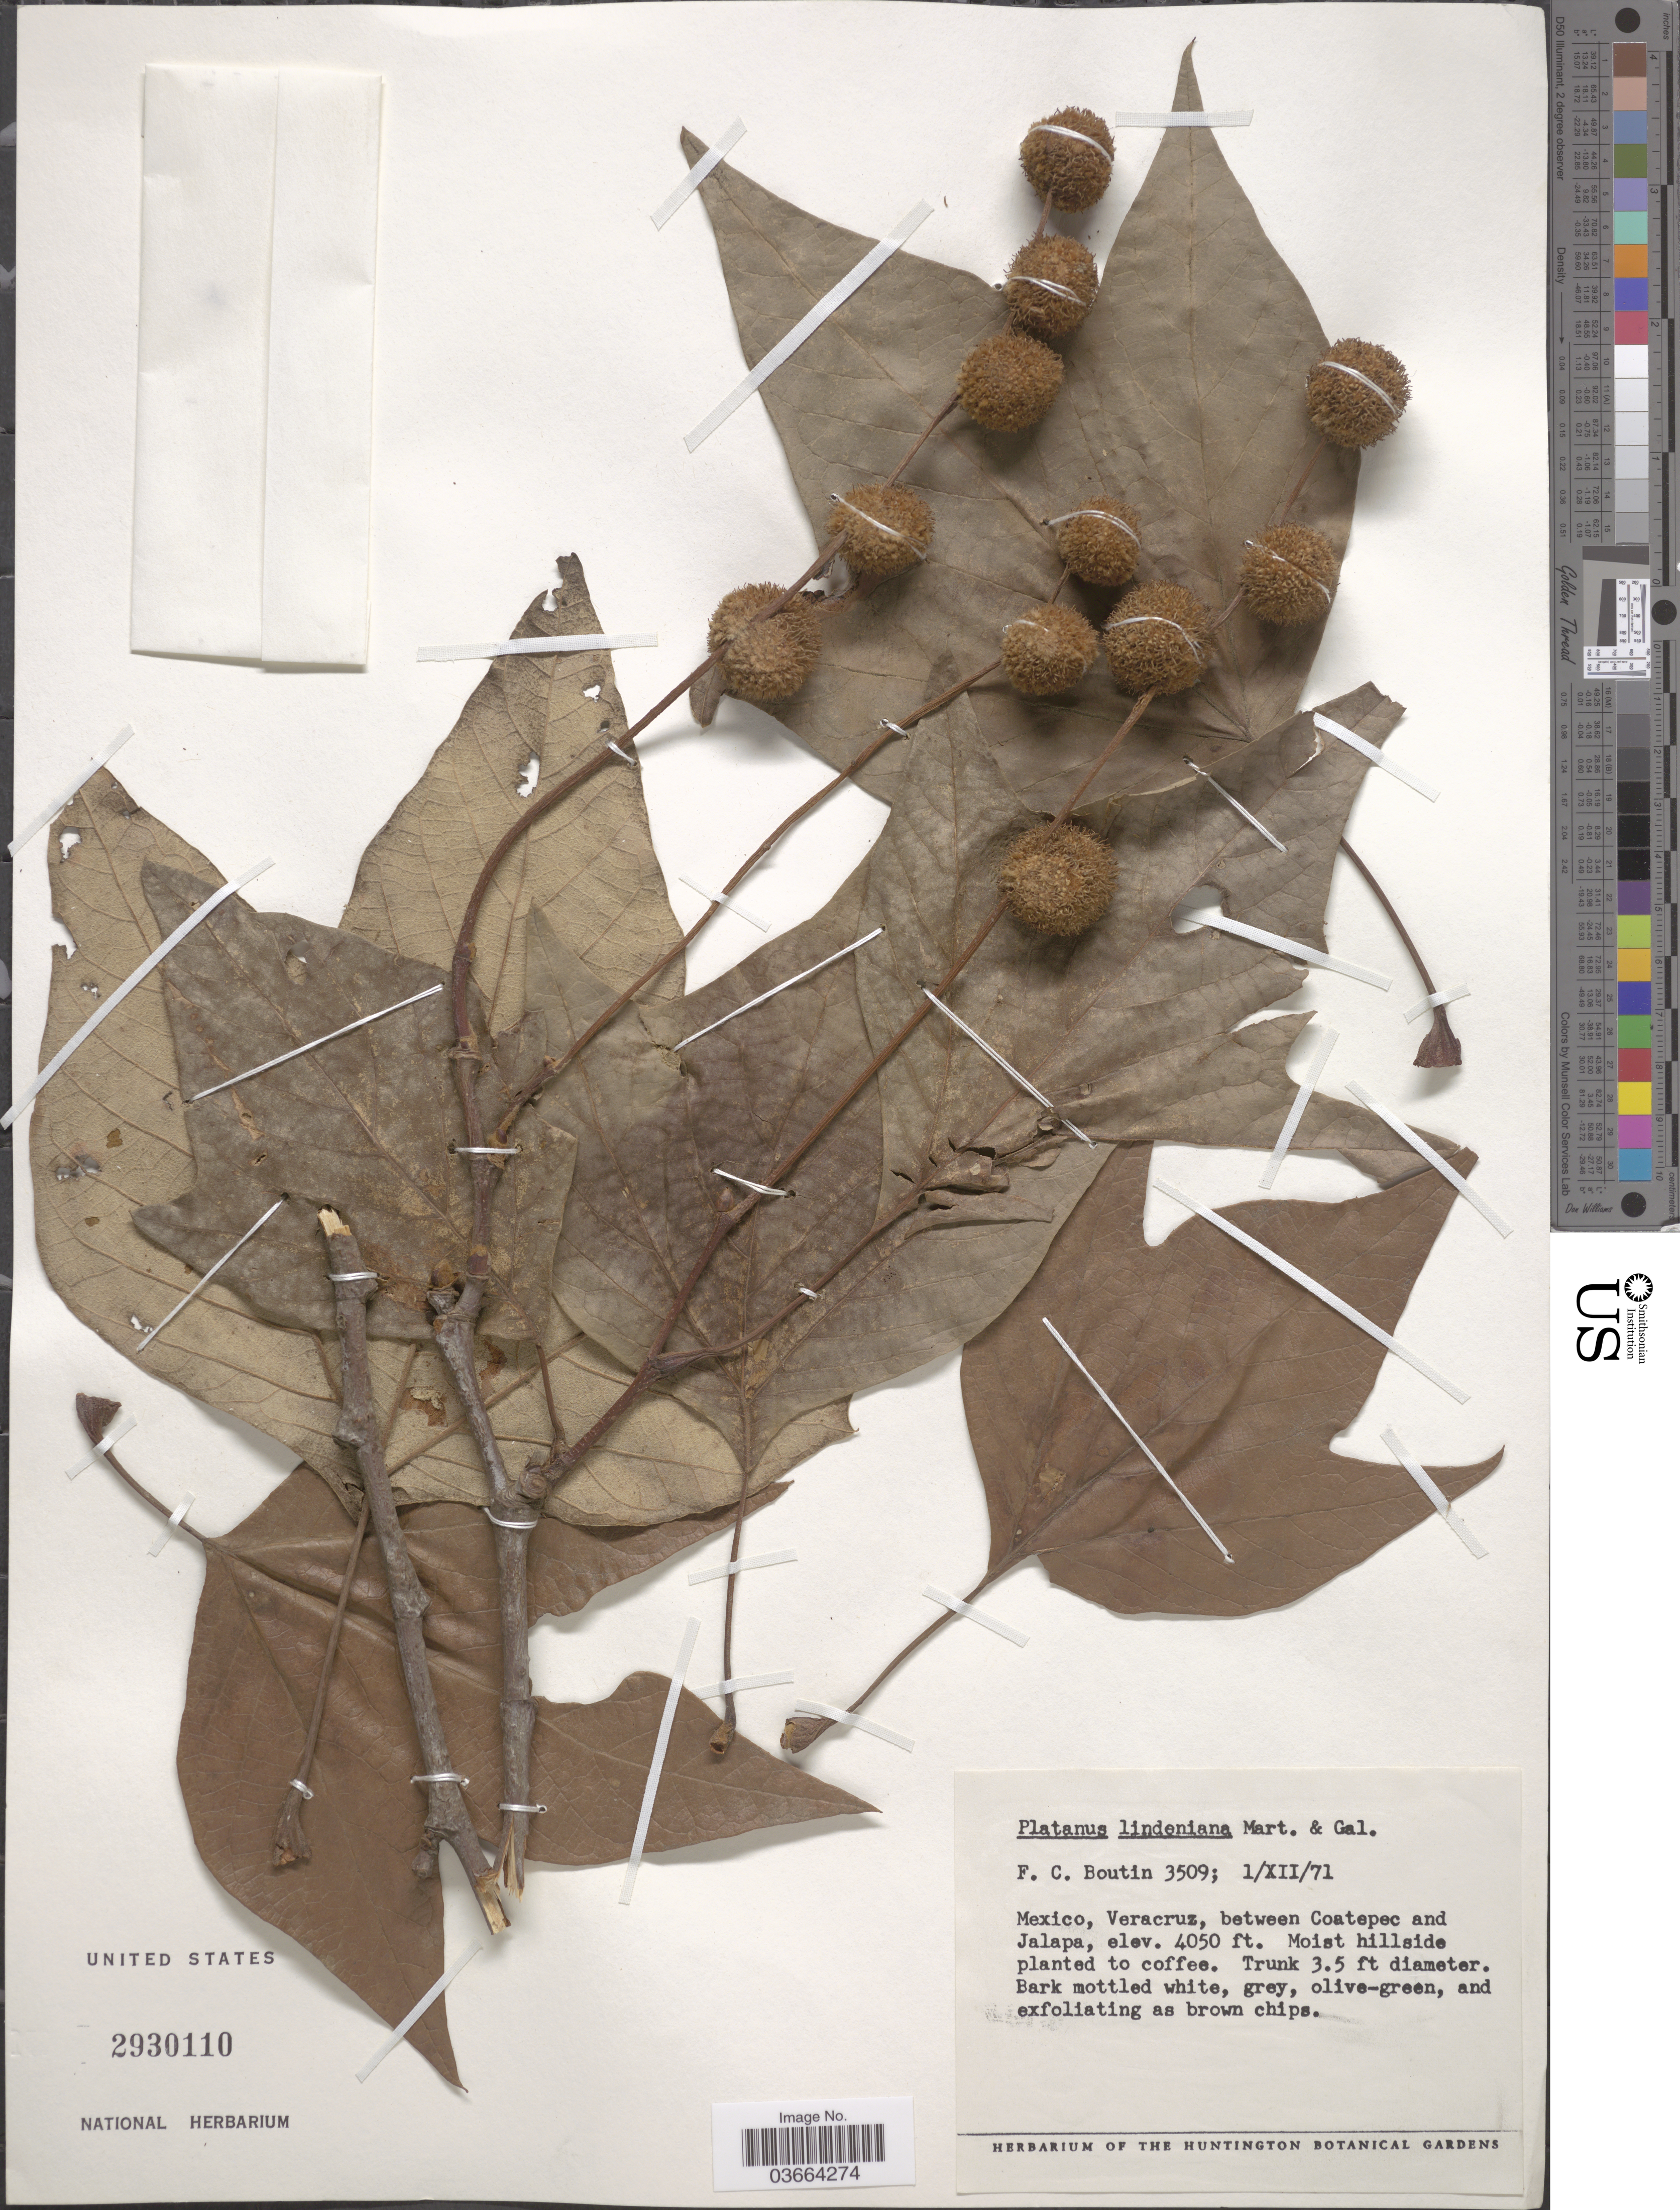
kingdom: Plantae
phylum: Tracheophyta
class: Magnoliopsida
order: Proteales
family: Platanaceae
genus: Platanus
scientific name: Platanus lindeniana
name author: M. Martens & Galeotti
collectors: F. Boutin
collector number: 3509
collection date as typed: Transcribed d/m/y: 1/12/71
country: Mexico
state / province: Veracruz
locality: Veracruz, between Coatepec and Jalapa.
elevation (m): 1234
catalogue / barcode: US 2930110